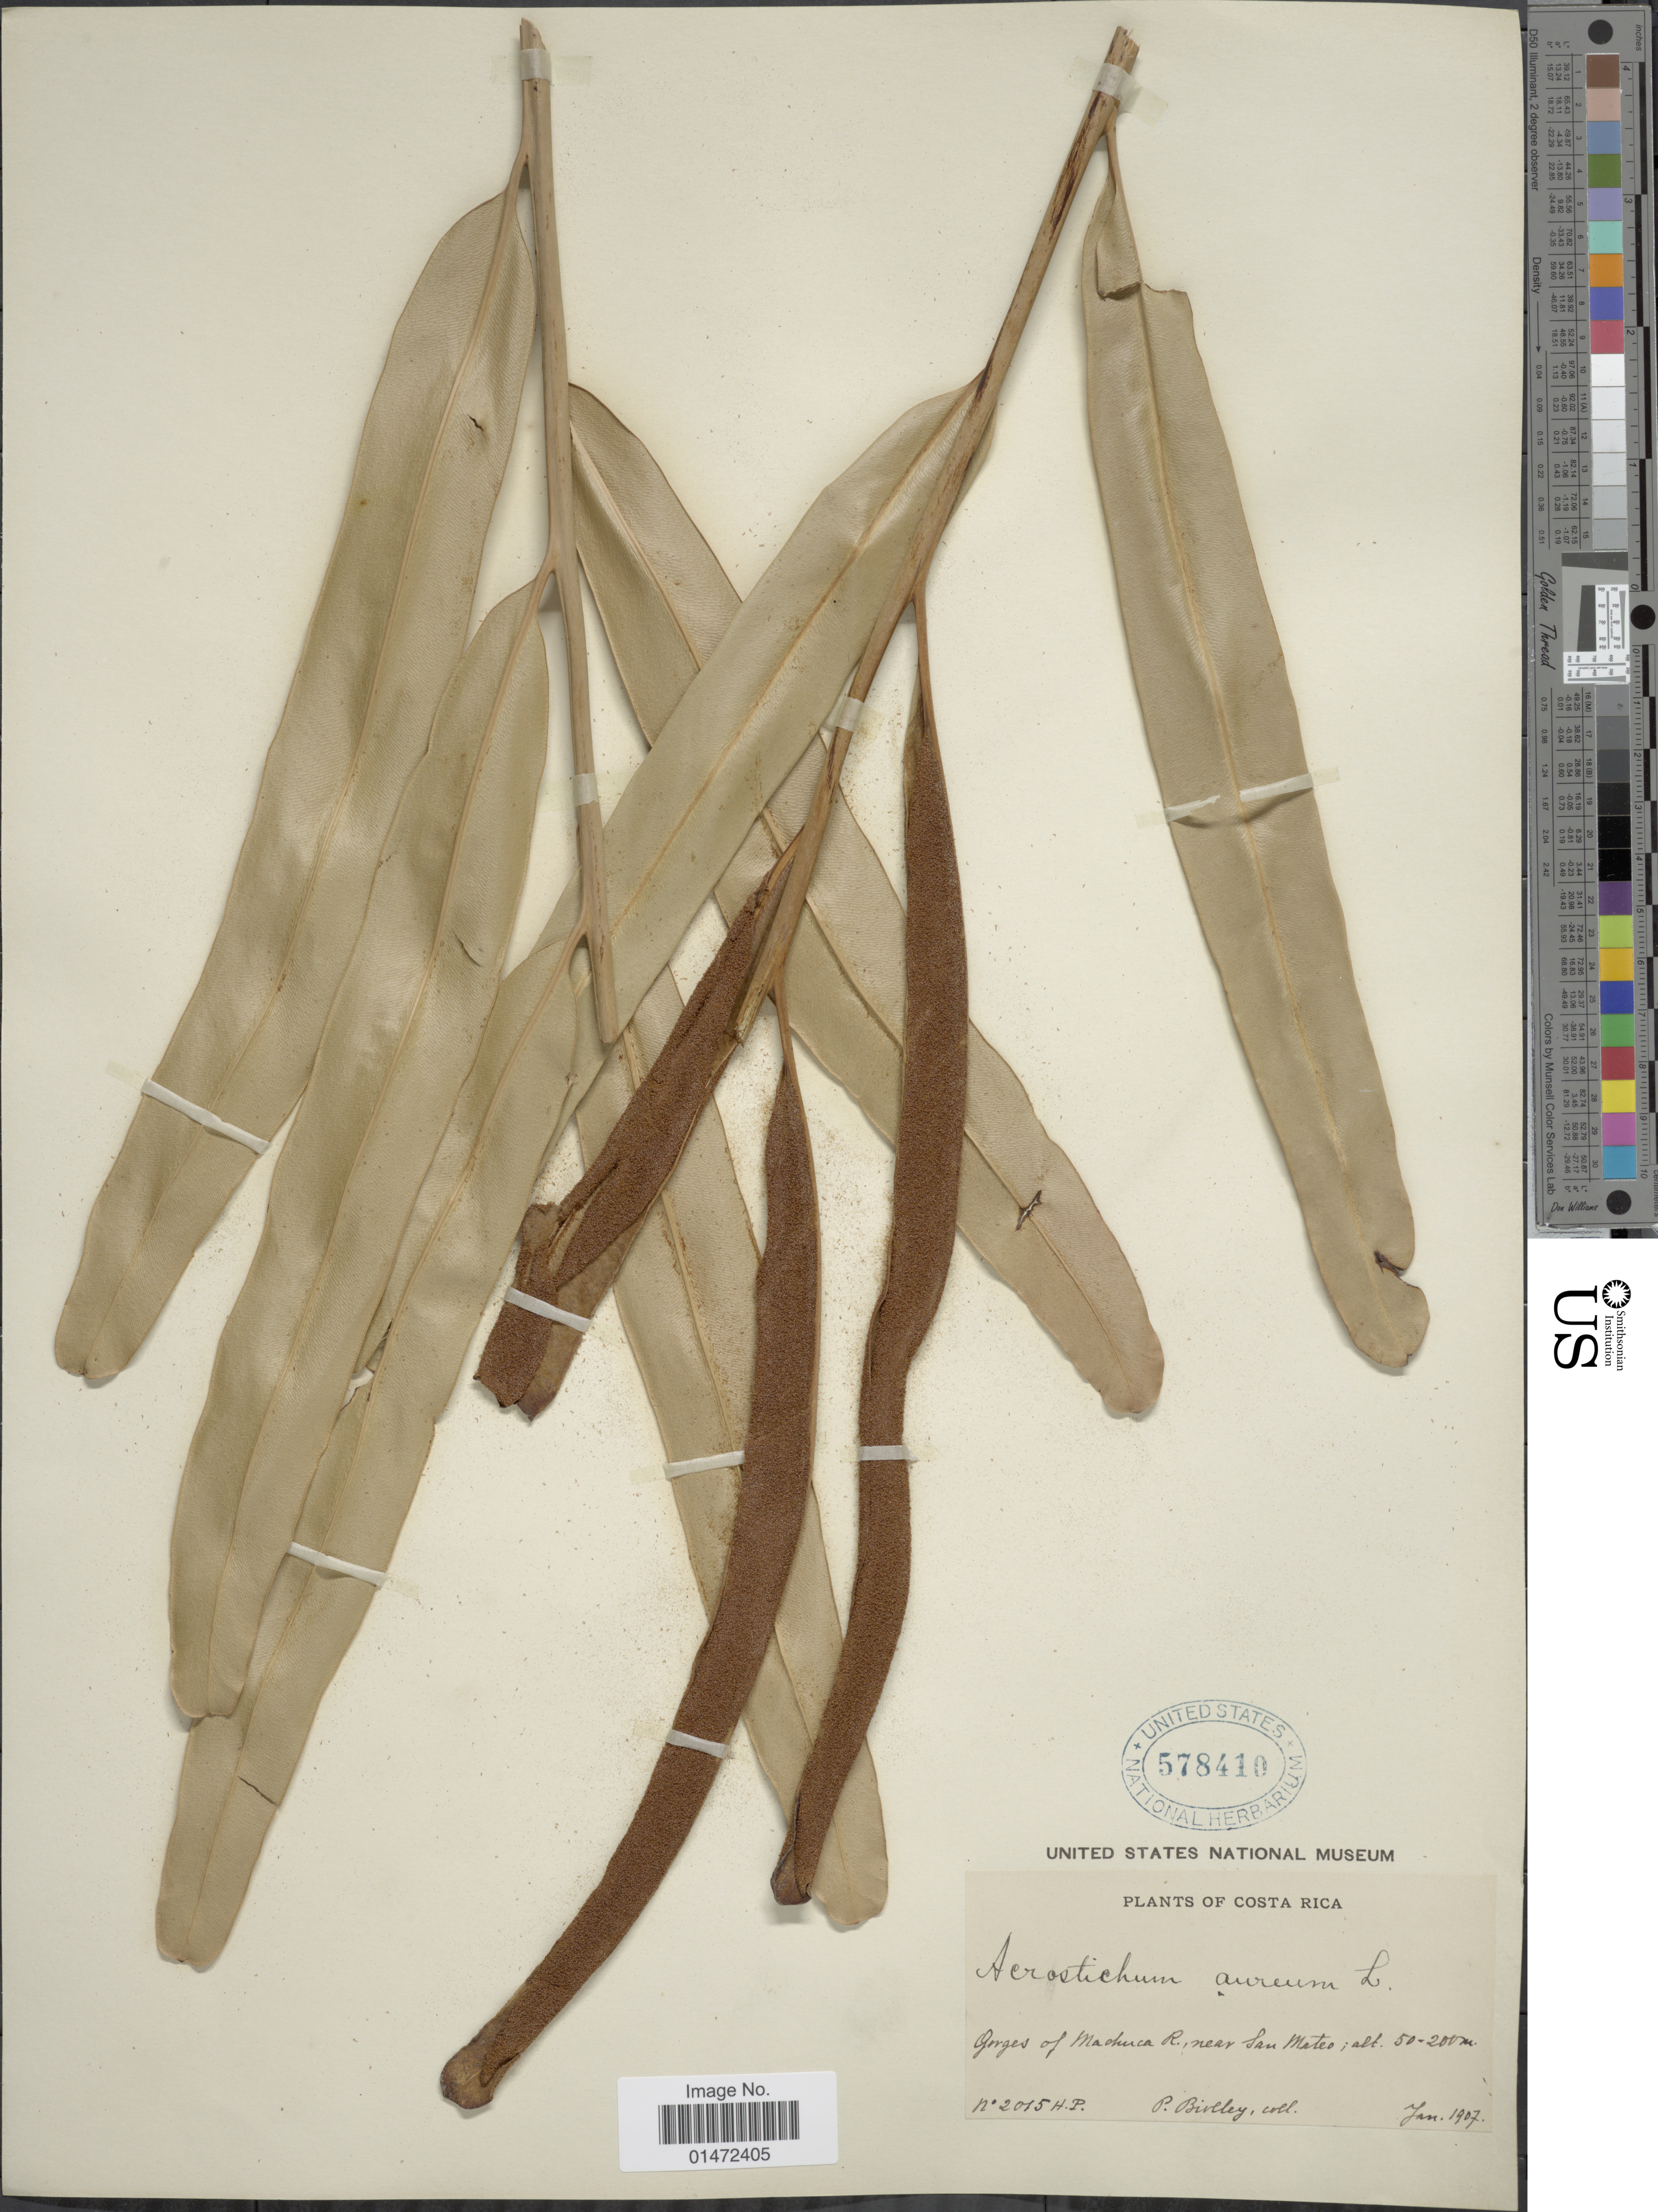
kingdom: Plantae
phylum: Tracheophyta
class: Polypodiopsida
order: Polypodiales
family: Pteridaceae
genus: Acrostichum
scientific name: Acrostichum aureum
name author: L.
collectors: P. Biolley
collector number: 2015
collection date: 1907-01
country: Costa Rica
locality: Gorges of Machuca R., near San Mateo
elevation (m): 50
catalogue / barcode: US 578410